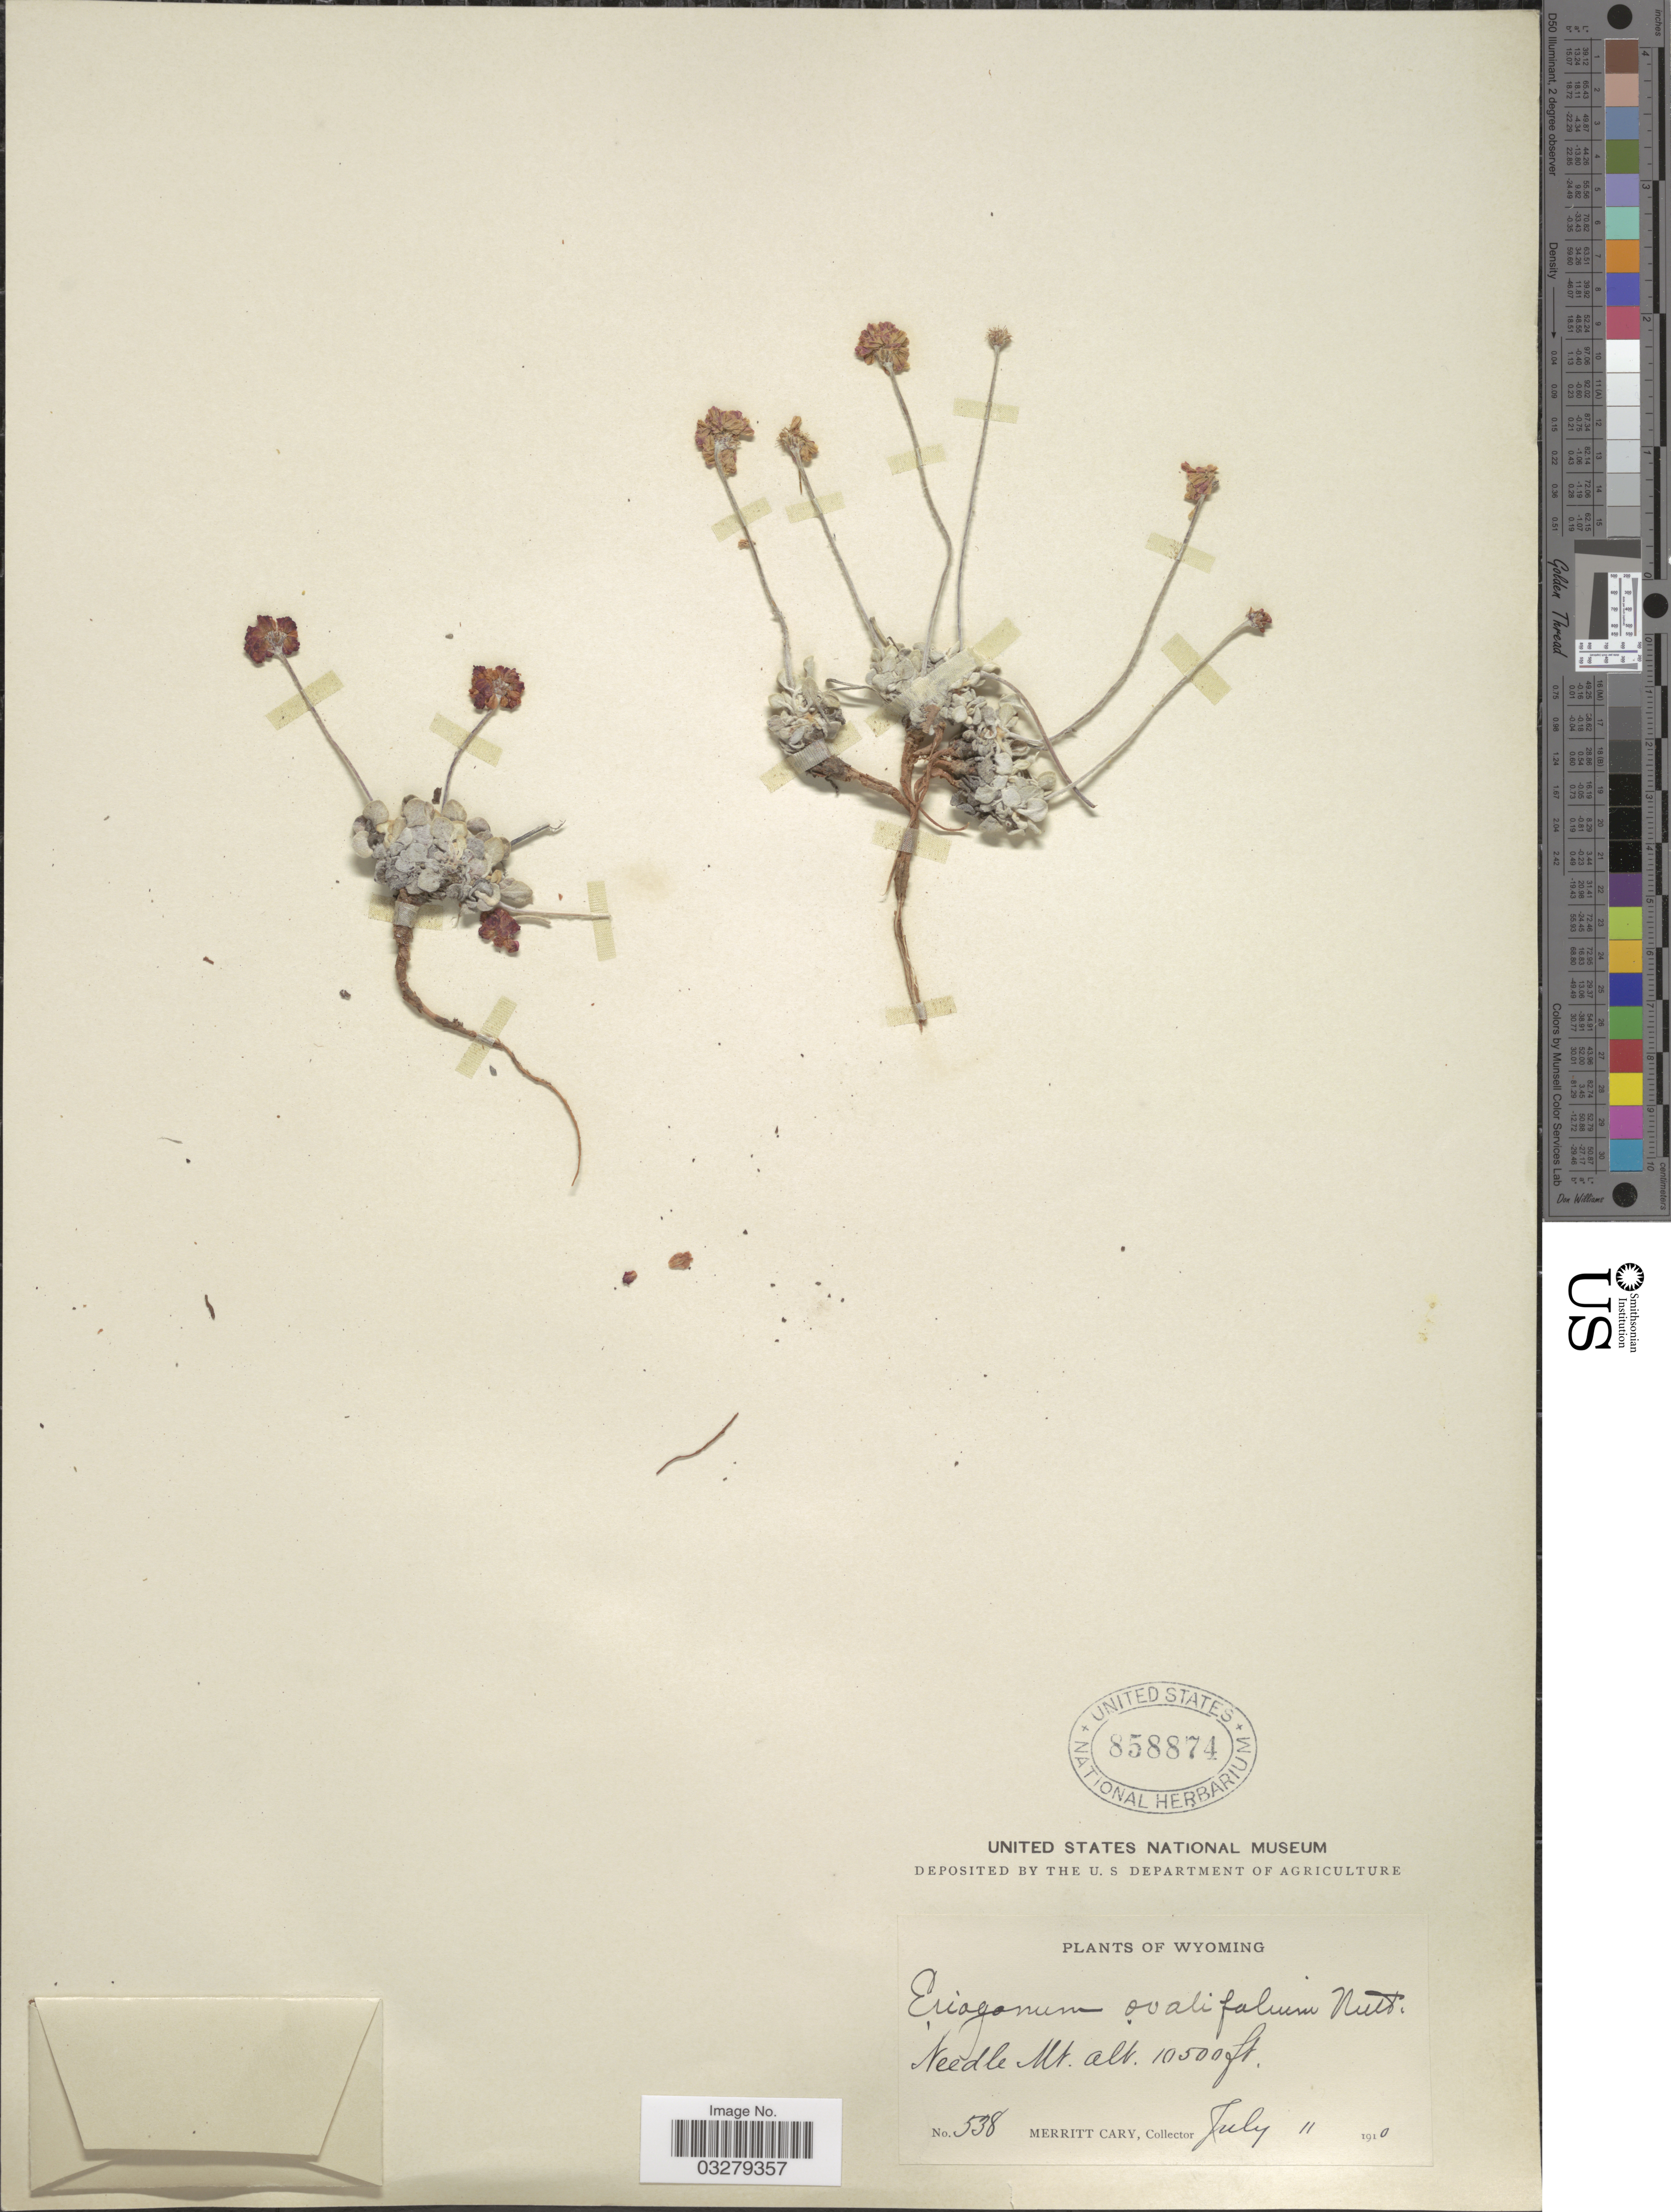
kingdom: Plantae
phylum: Tracheophyta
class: Magnoliopsida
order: Caryophyllales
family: Polygonaceae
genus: Eriogonum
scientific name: Eriogonum ovalifolium var. depressum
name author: Blank.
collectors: M. Cary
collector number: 538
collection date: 1910-07-11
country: United States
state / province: Wyoming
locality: Needle Mt.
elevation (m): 3200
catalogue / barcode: US 858874